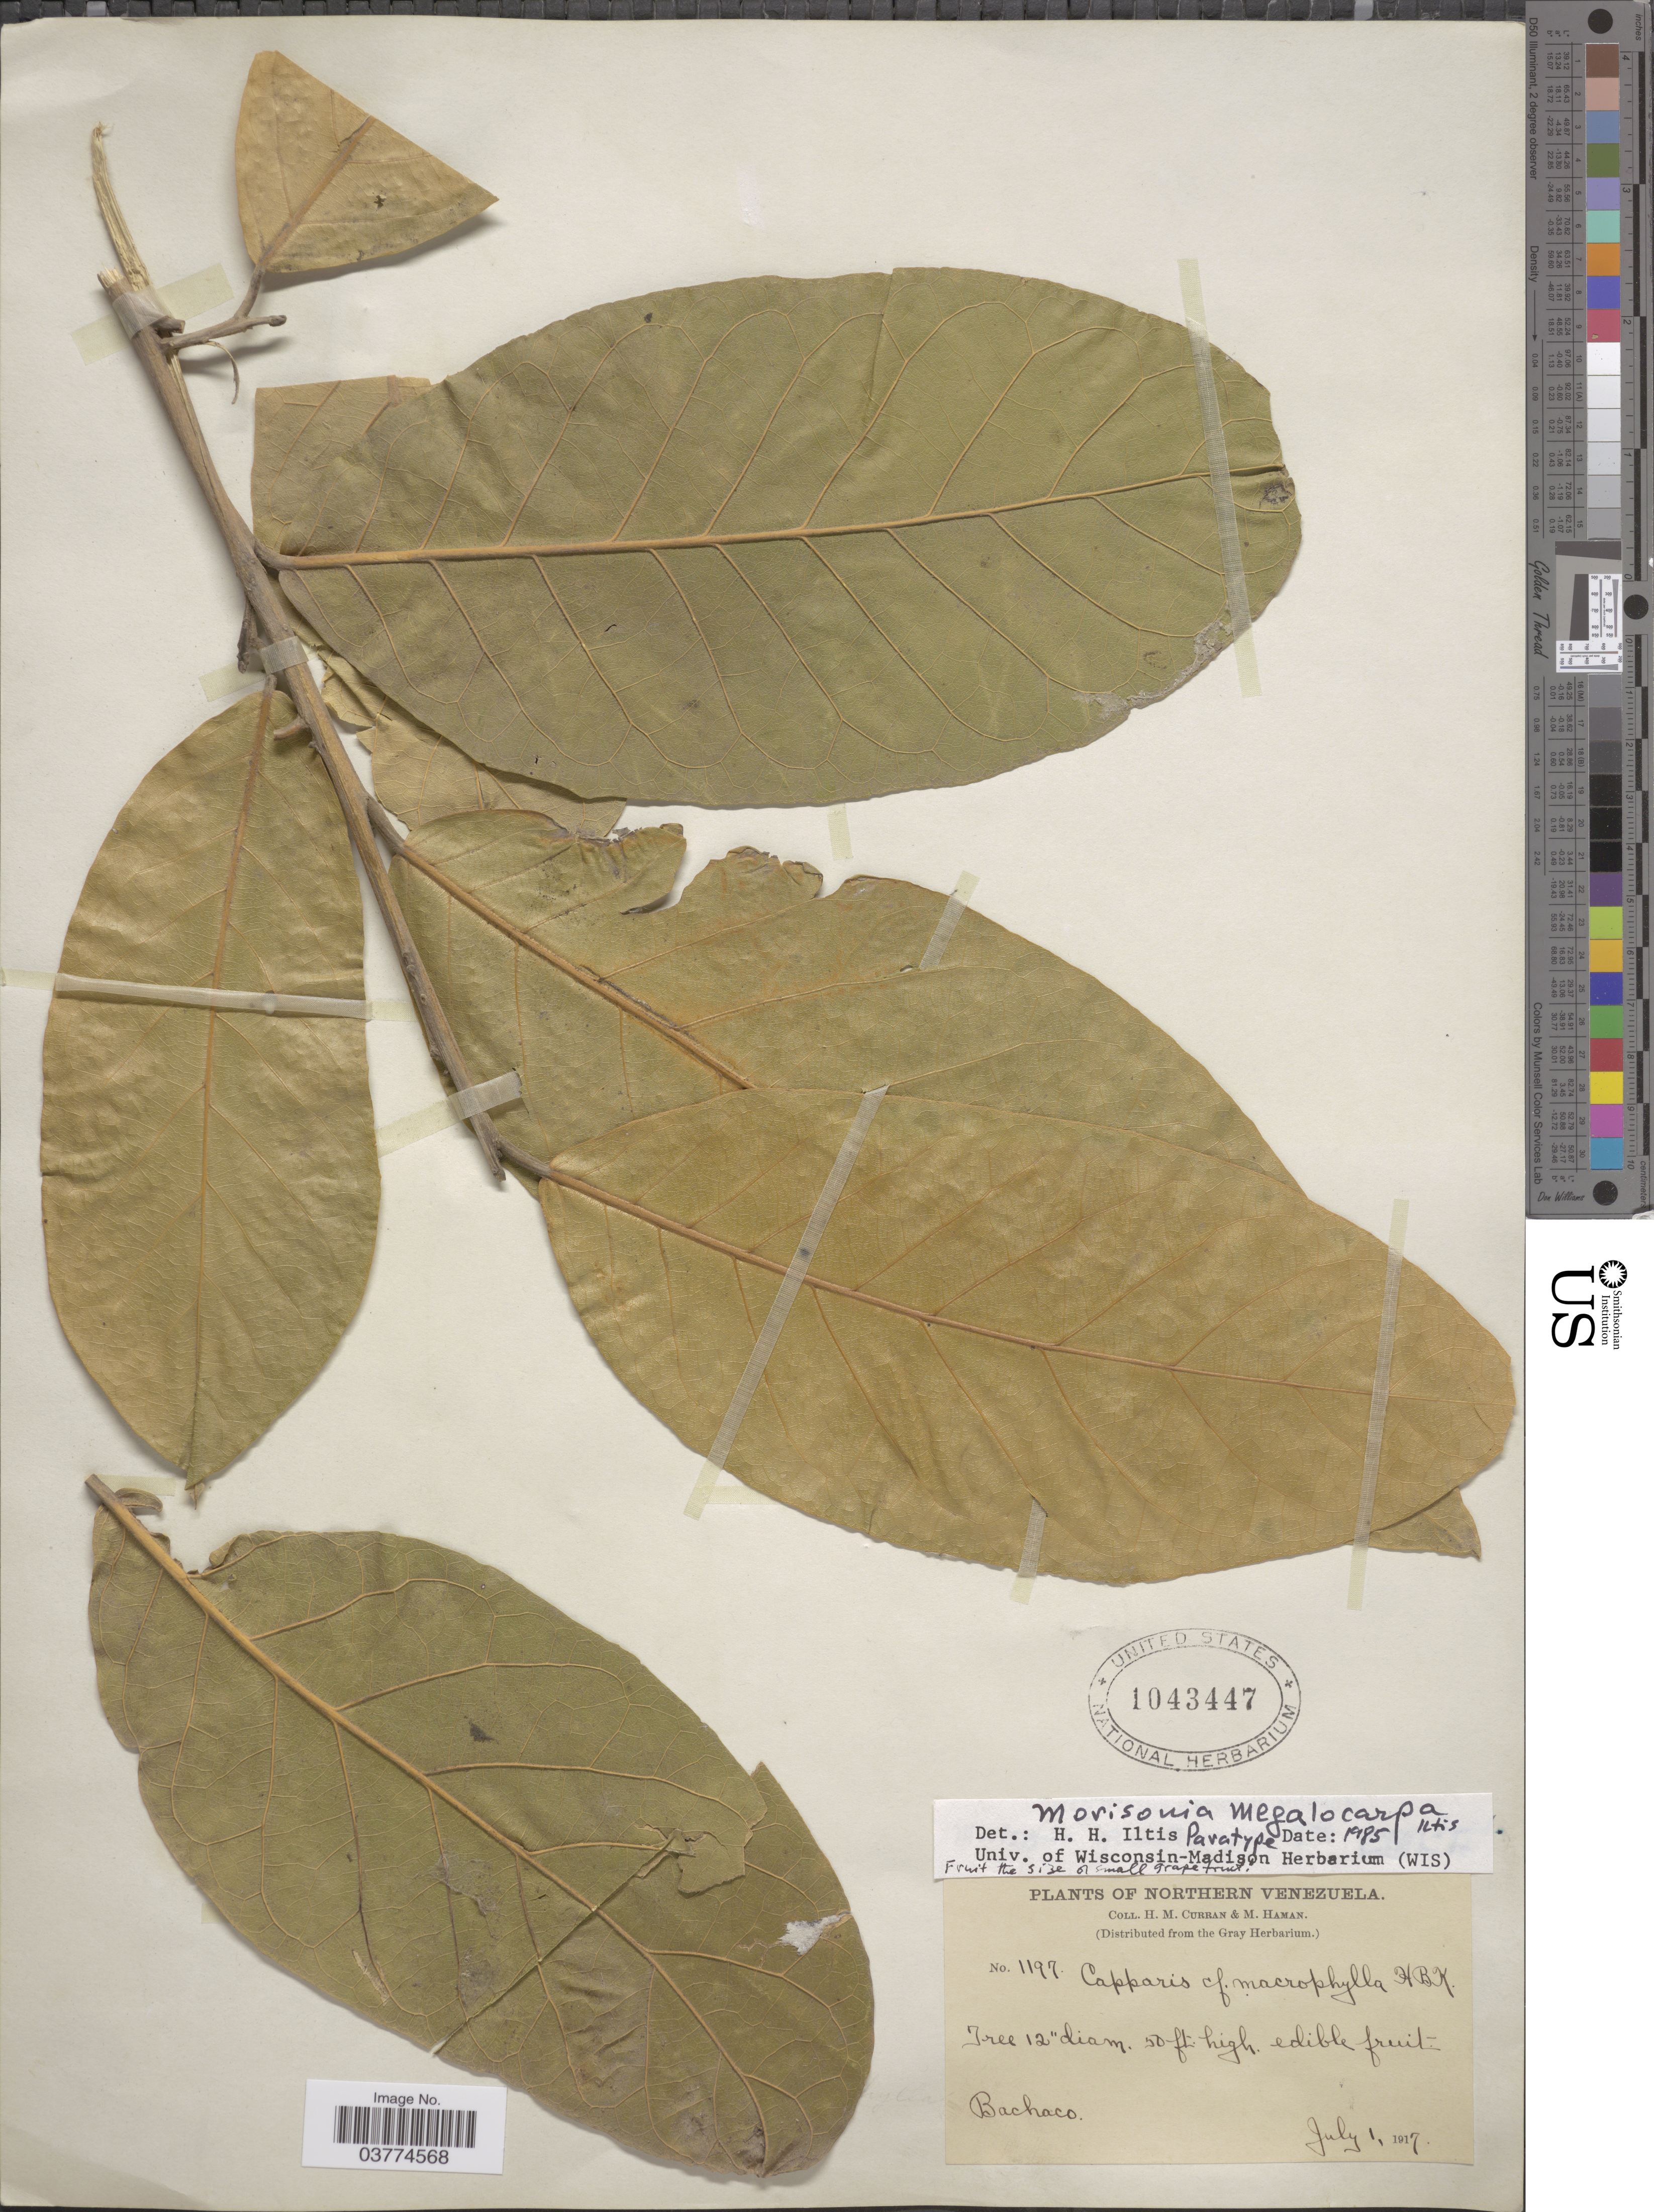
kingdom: Plantae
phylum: Tracheophyta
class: Magnoliopsida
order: Brassicales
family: Capparaceae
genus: Morisonia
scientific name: Morisonia megalocarpa Iltis, ined.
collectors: H. M. Curran & M. Haman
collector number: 1197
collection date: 1917-07-01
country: Venezuela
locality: Northern Venezuela. Bachaco.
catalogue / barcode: US 1043447